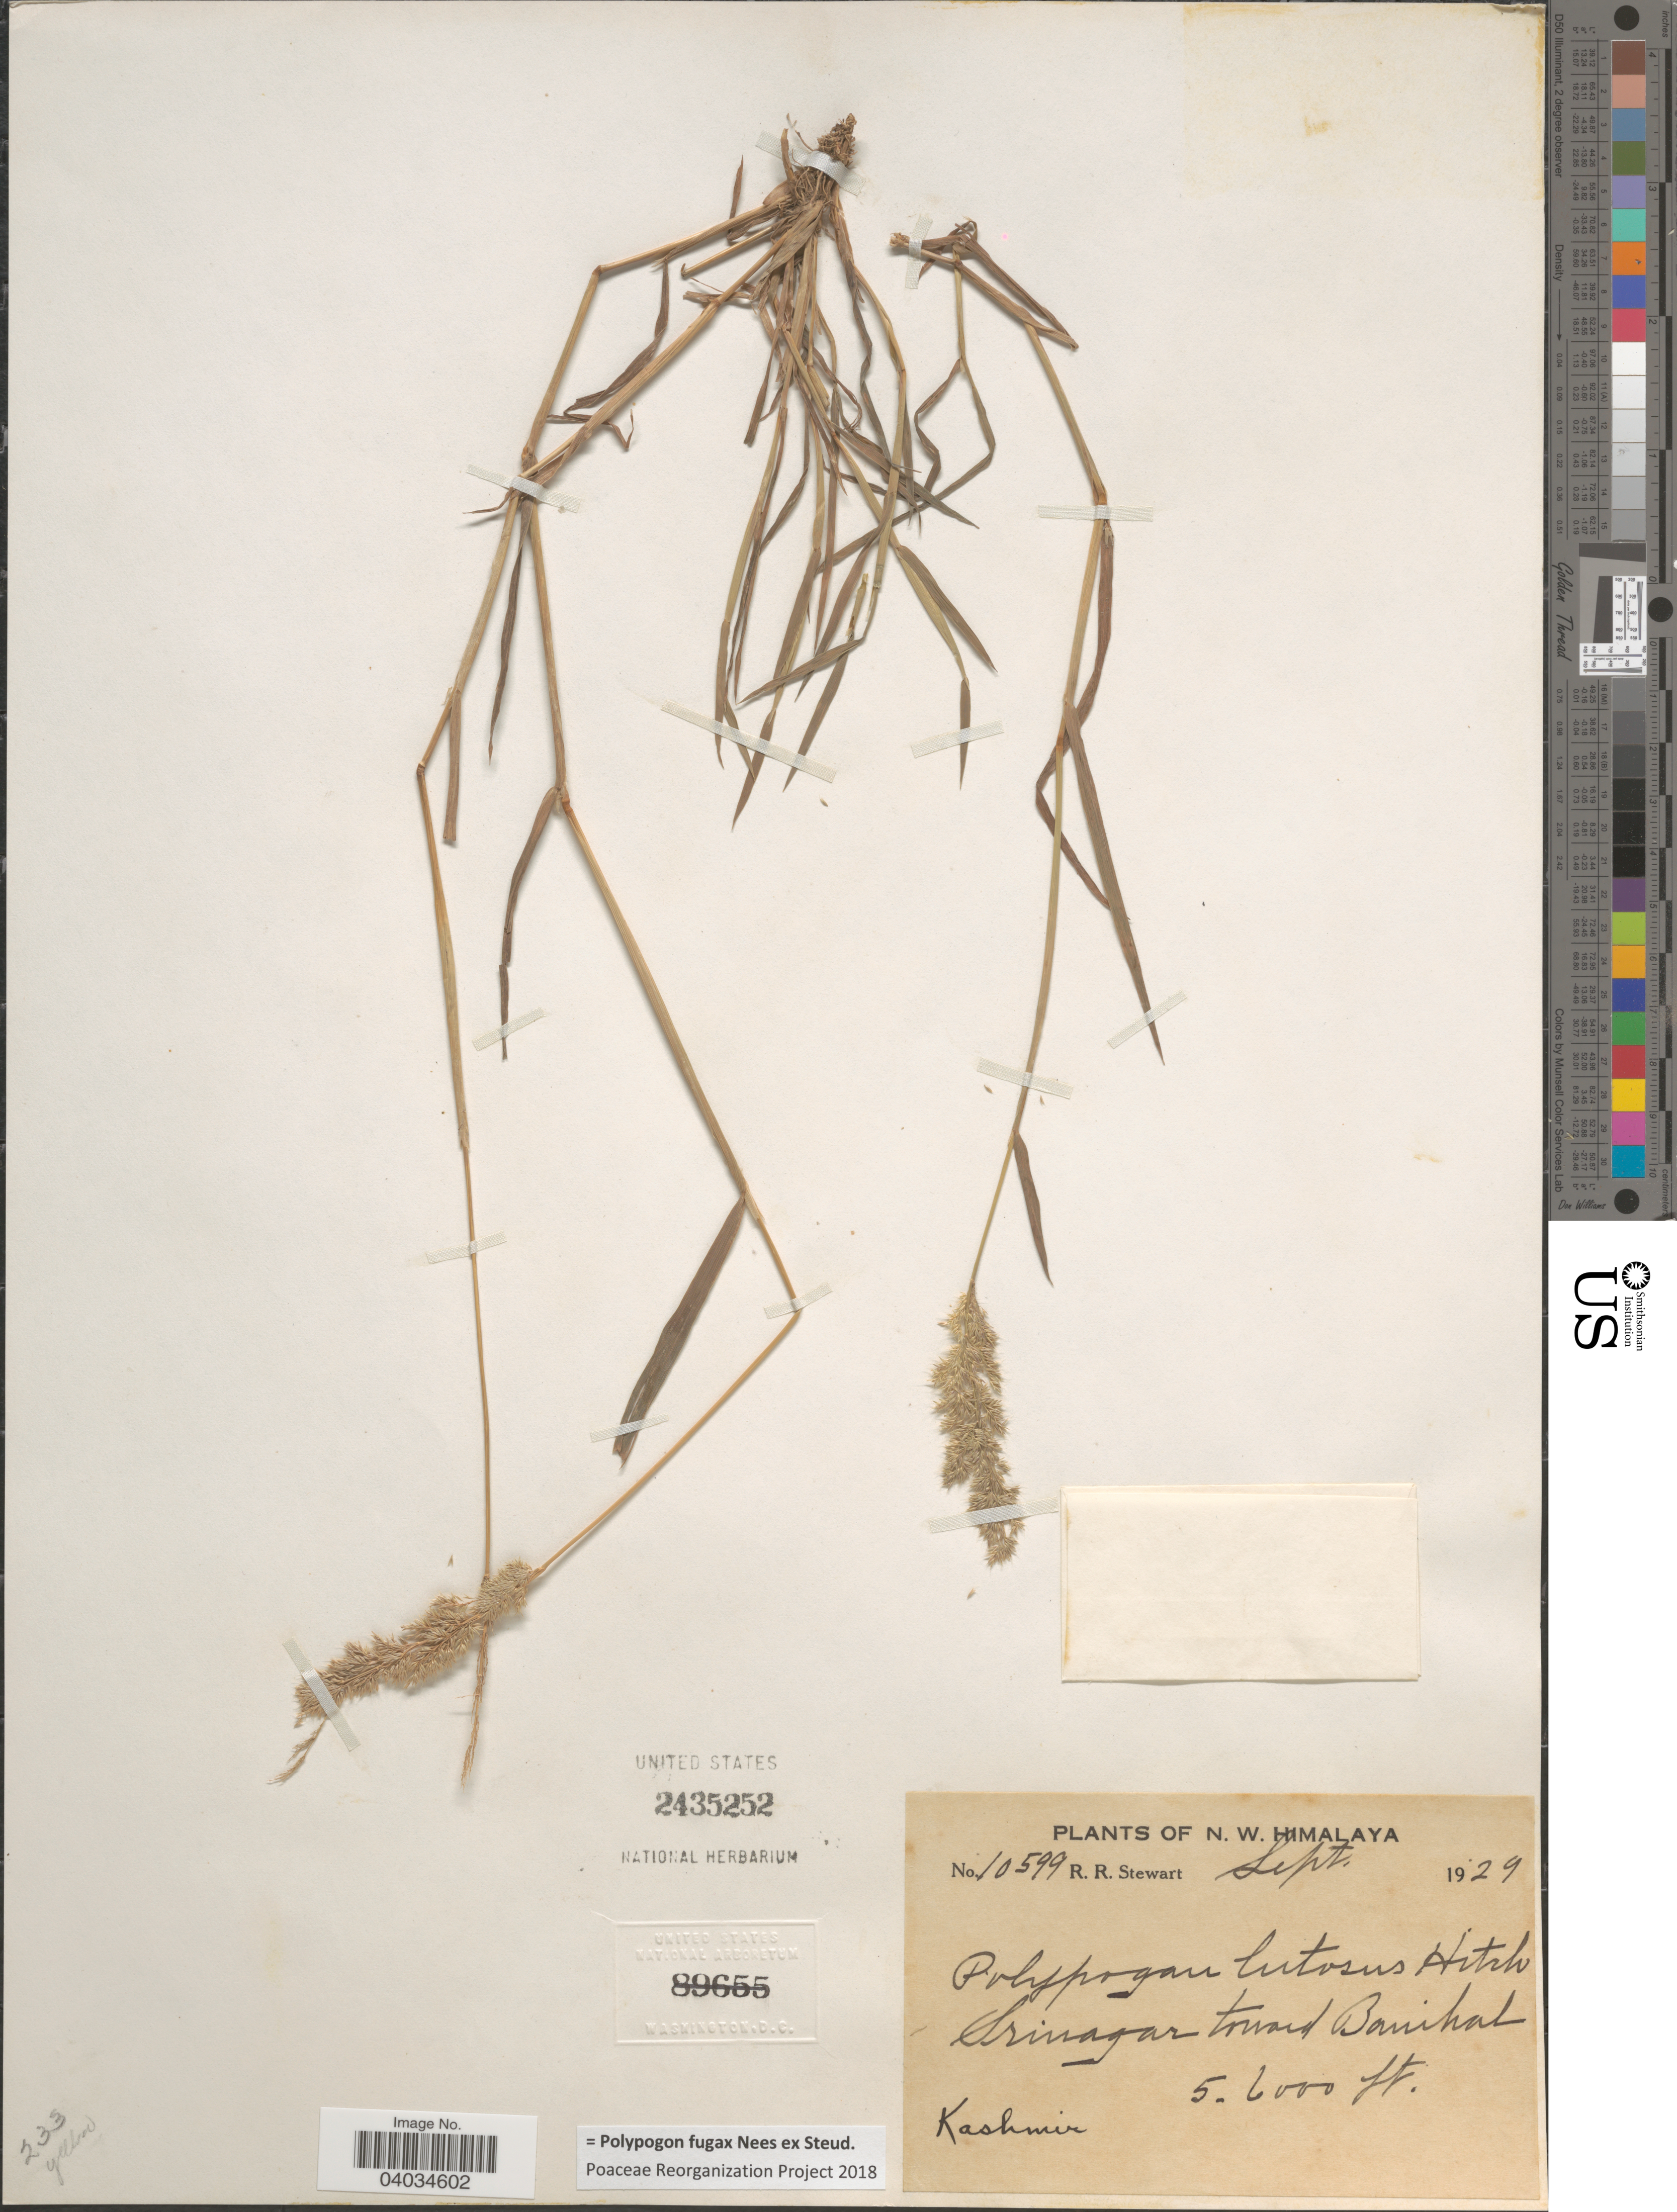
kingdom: Plantae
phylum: Tracheophyta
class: Liliopsida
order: Poales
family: Poaceae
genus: Polypogon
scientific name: Polypogon fugax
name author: Nees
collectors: R. Stewart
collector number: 10599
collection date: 1929-09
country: India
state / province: Jammu and Kashmir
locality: N. W. Himalaya. Srinagar toward Banihal.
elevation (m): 1524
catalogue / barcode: US 2435252